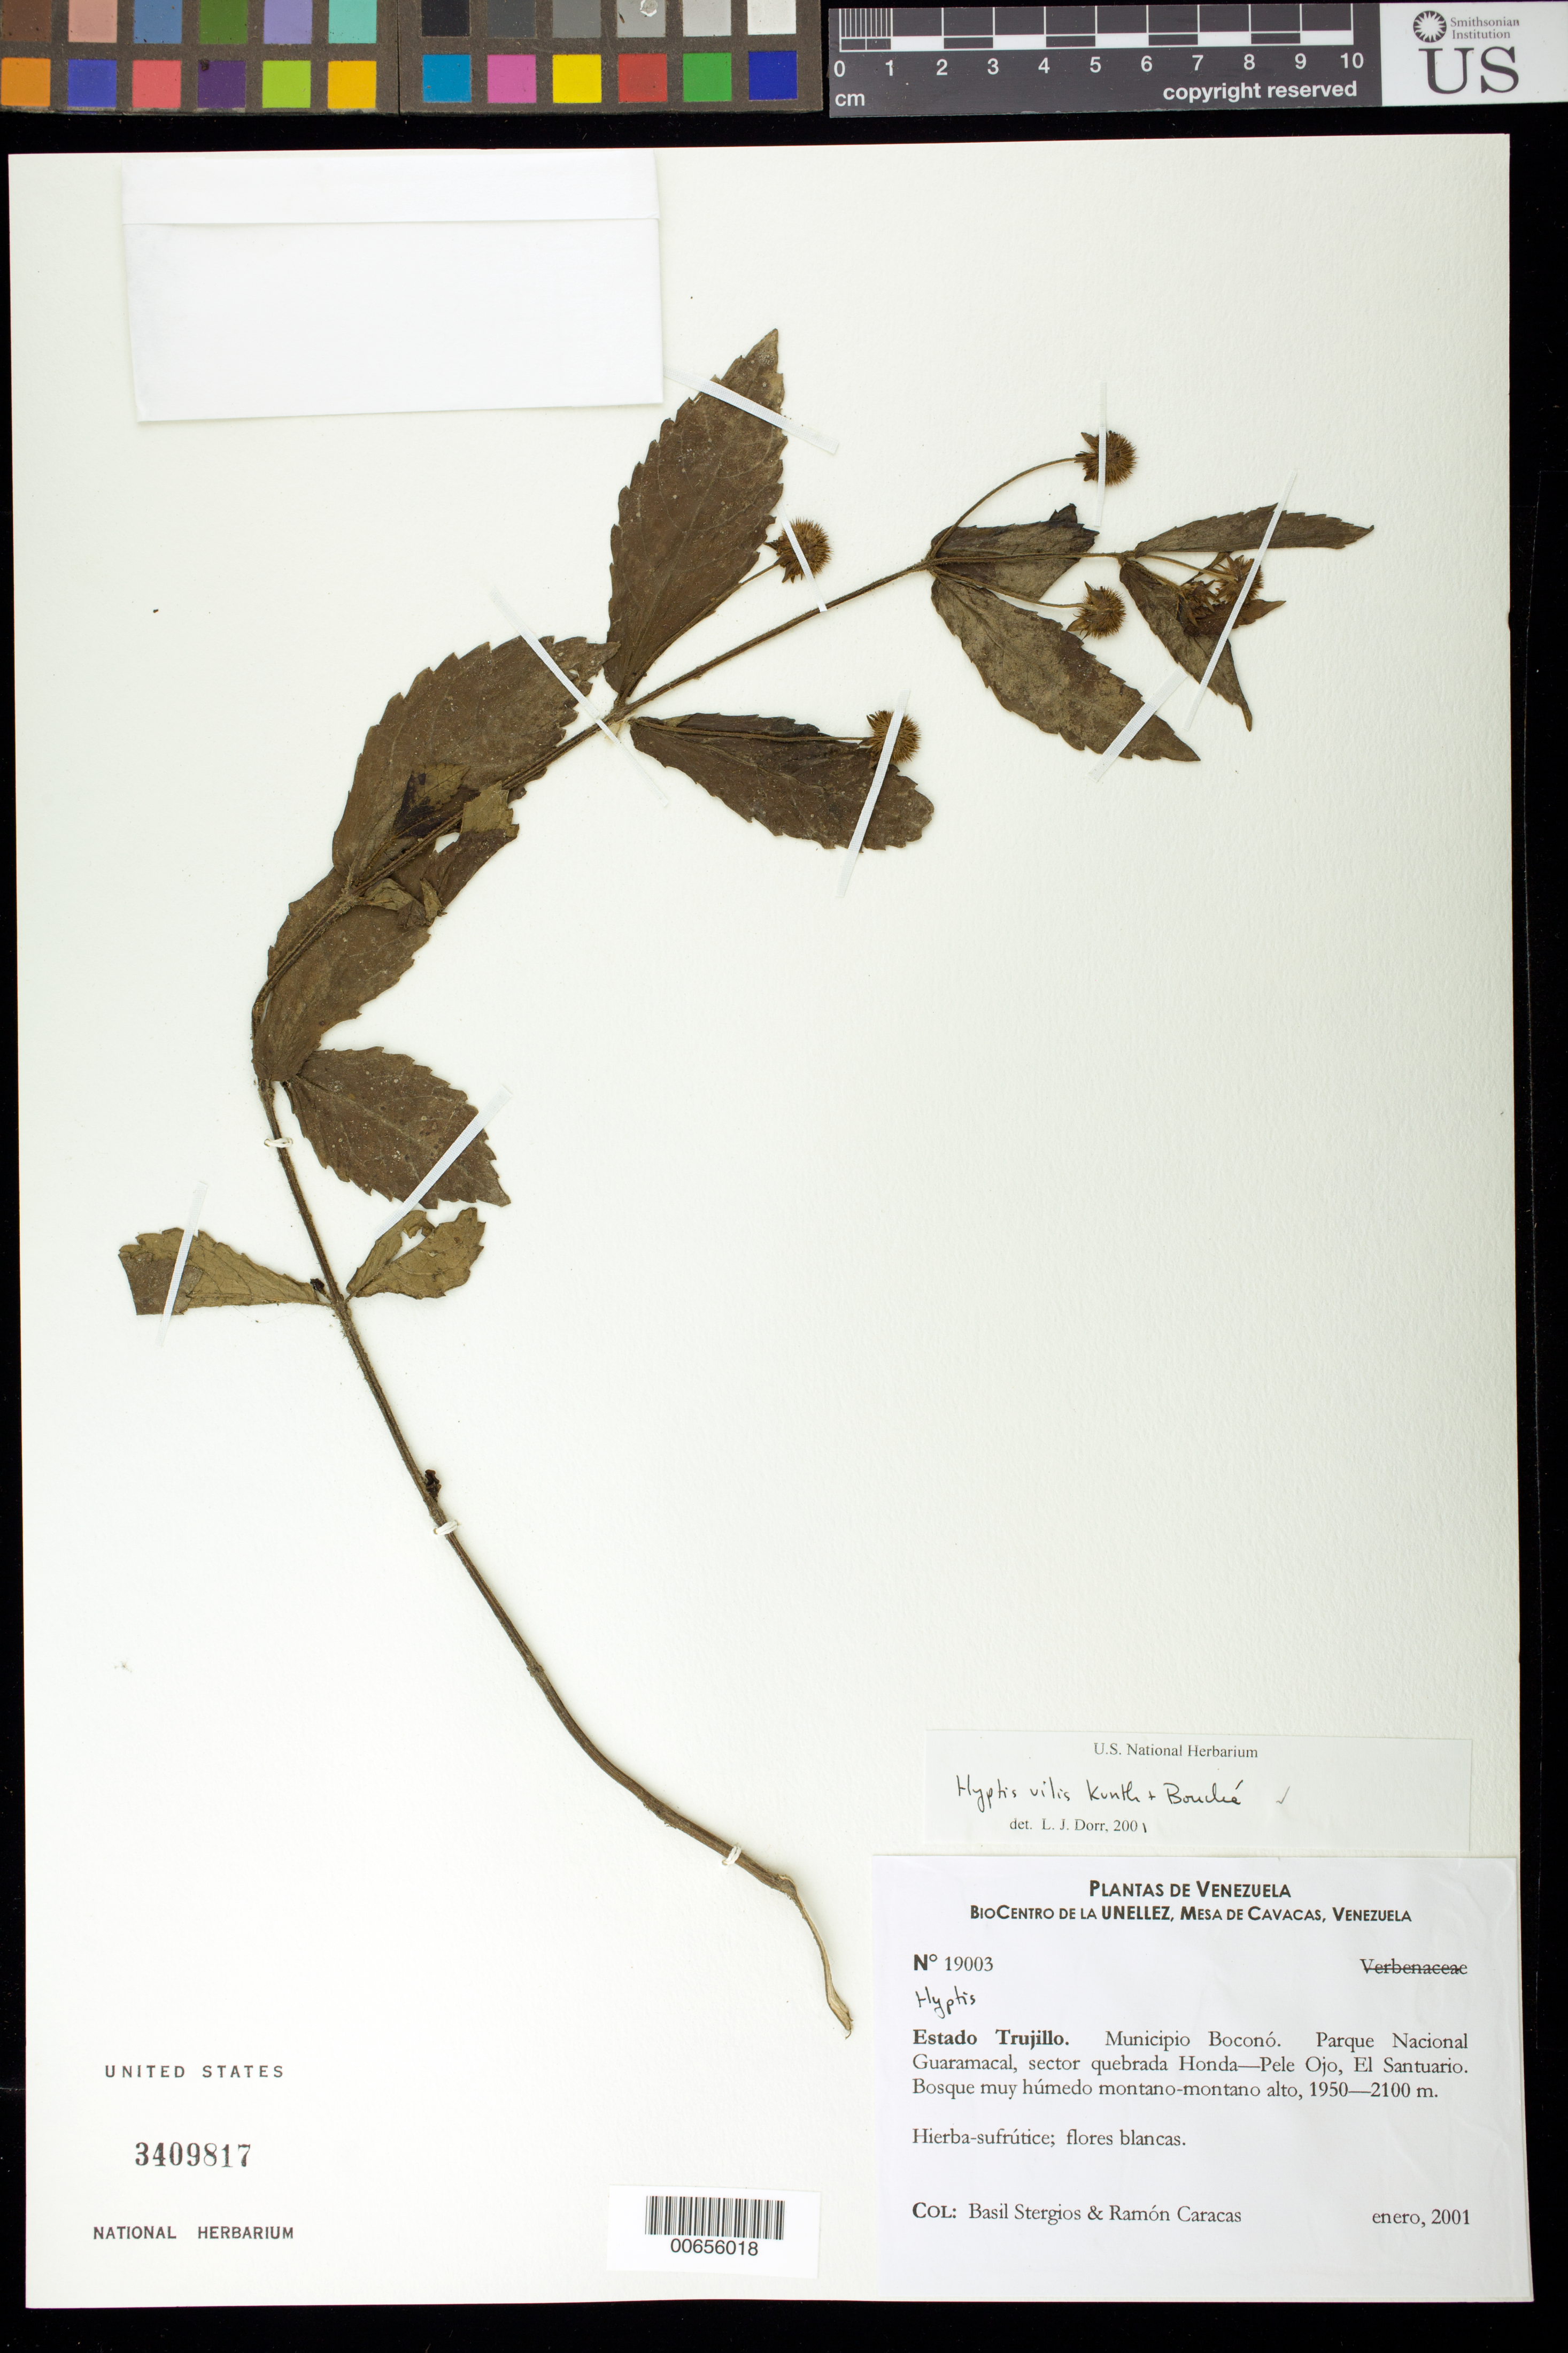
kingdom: Plantae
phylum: Tracheophyta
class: Magnoliopsida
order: Lamiales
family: Lamiaceae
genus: Hyptis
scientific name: Hyptis vilis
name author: Kunth & C.D. Bouché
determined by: Dorr, L. J., (BOT), Smithsonian Institution - National Museum of Natural History (UNITED STATES)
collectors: B. G. Stergios & R. Caracas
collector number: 19003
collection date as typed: Jan 2001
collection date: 2001-01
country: Venezuela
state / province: Trujillo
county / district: Boconó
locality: Parque Nacional Guaramacal, sector quebrada Honda-Pele Ojo, El Santuario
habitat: Bosque muy húmedo montano-montano alto.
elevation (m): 1950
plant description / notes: K, MY, NY, PORT, US, VEN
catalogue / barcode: US 3409817